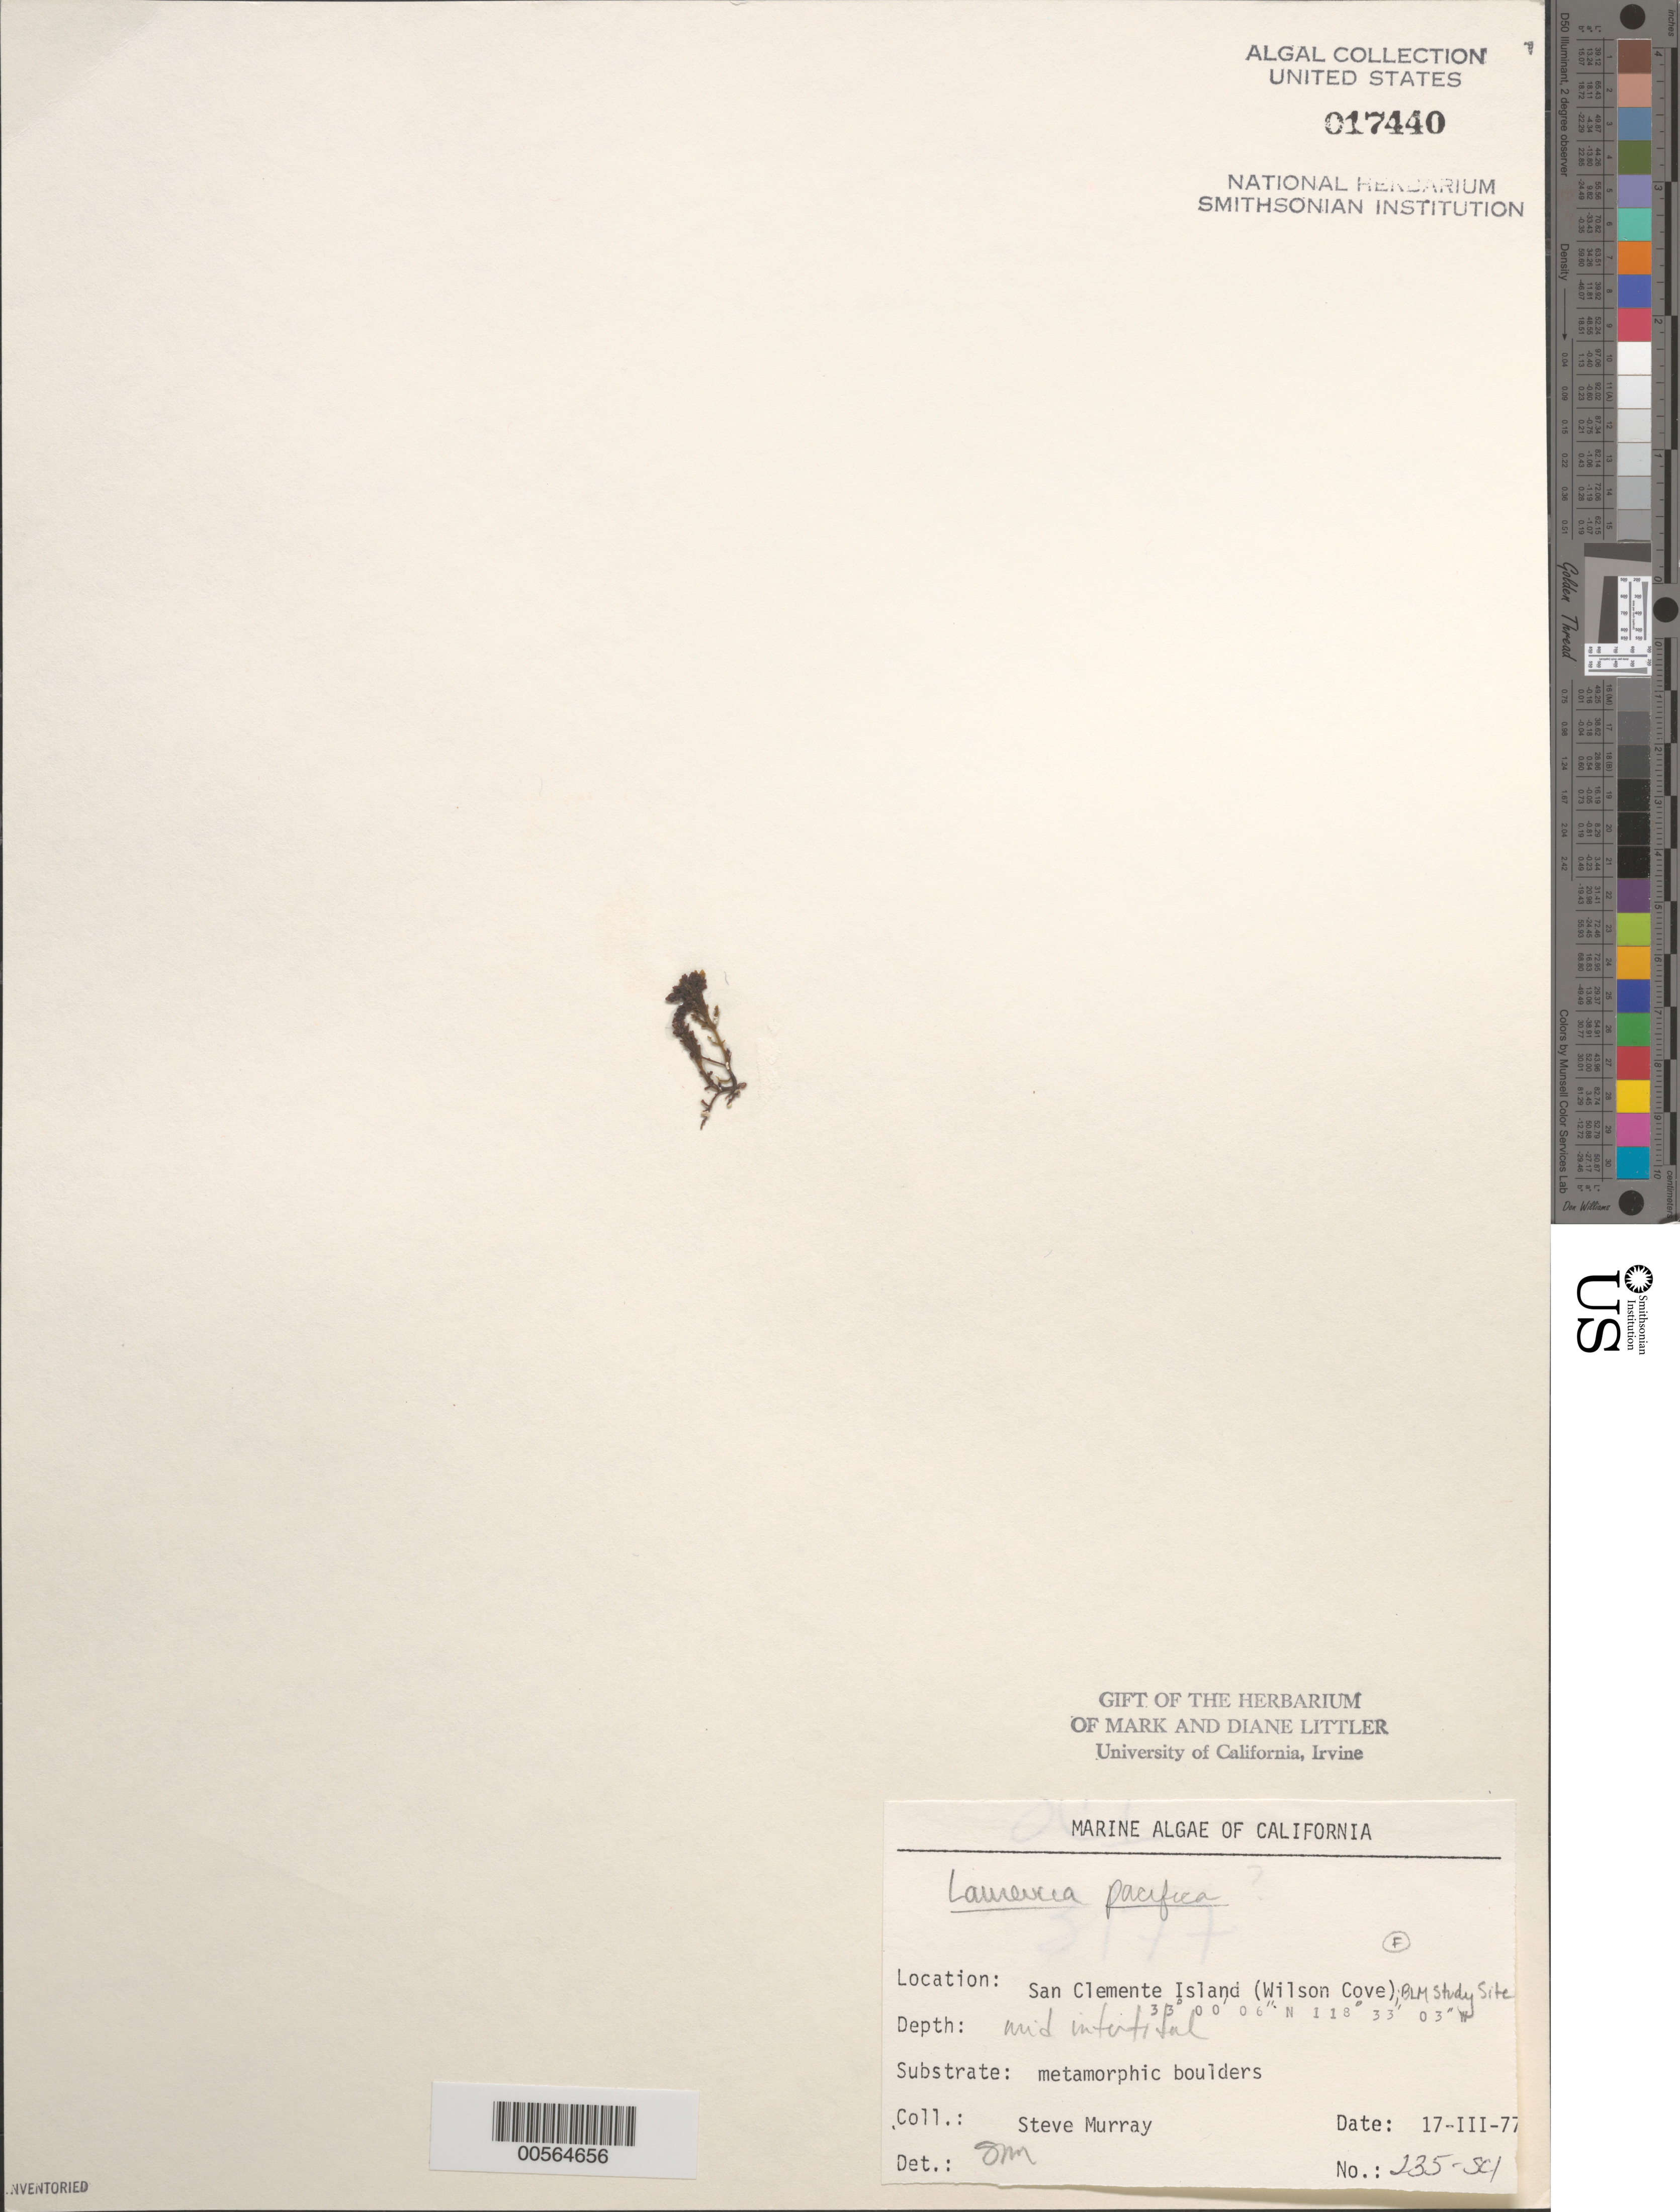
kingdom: Plantae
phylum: Rhodophyta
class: Florideophyceae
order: Ceramiales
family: Rhodomelaceae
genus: Laurencia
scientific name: Laurencia pacifica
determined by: Murray, S. N.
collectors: S. N. Murray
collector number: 235-sci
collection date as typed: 17 Mar 1977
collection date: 1977-03-17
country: United States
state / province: California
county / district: Los Angeles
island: San Clemente Island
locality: Wilson Cove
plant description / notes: BLM-SOCALBIGHT Rocky Intertidal Survey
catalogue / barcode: US 17440